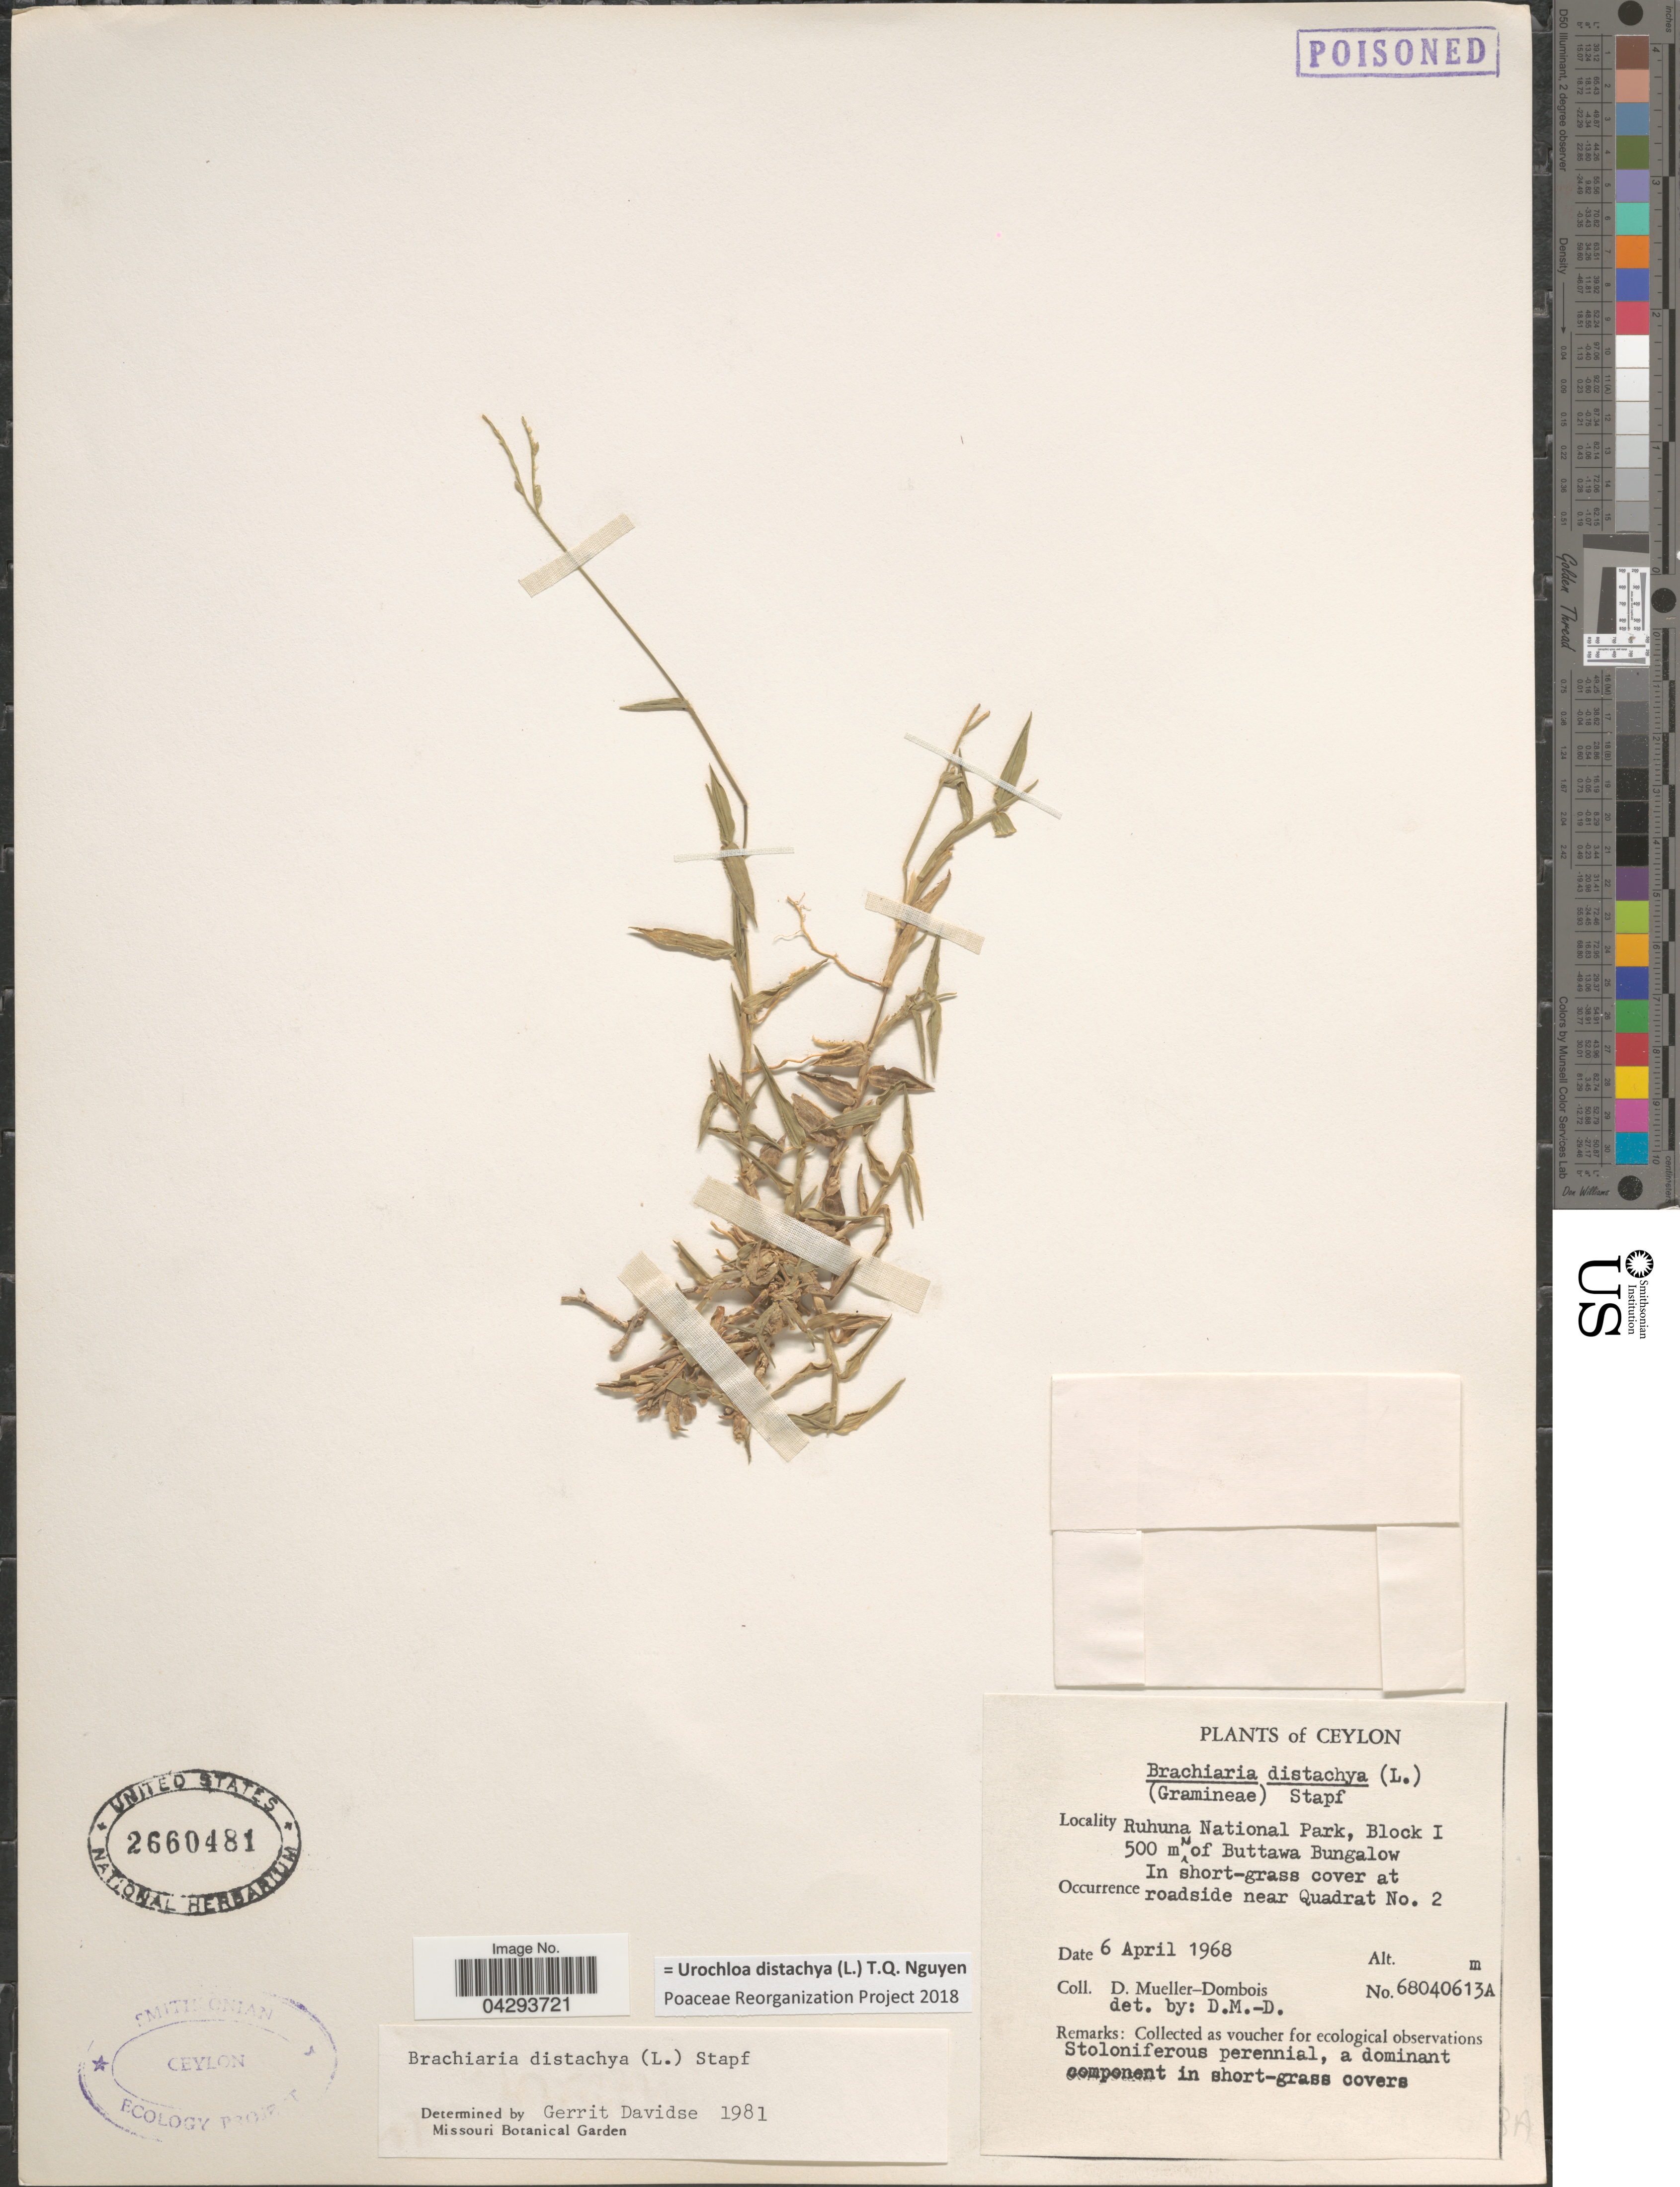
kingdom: Plantae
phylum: Tracheophyta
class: Liliopsida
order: Poales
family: Poaceae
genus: Urochloa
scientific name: Urochloa distachya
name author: (L.) T.Q. Nguyen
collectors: D. Mueller-Dombois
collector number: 68040613A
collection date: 1968-04-06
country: Sri Lanka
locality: Ceylon. Ruhuna National Park, Block I 500m N. of Buttawa Bungalow. In short-grass cover at roadside near Quadrat No 2.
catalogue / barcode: US 2660481